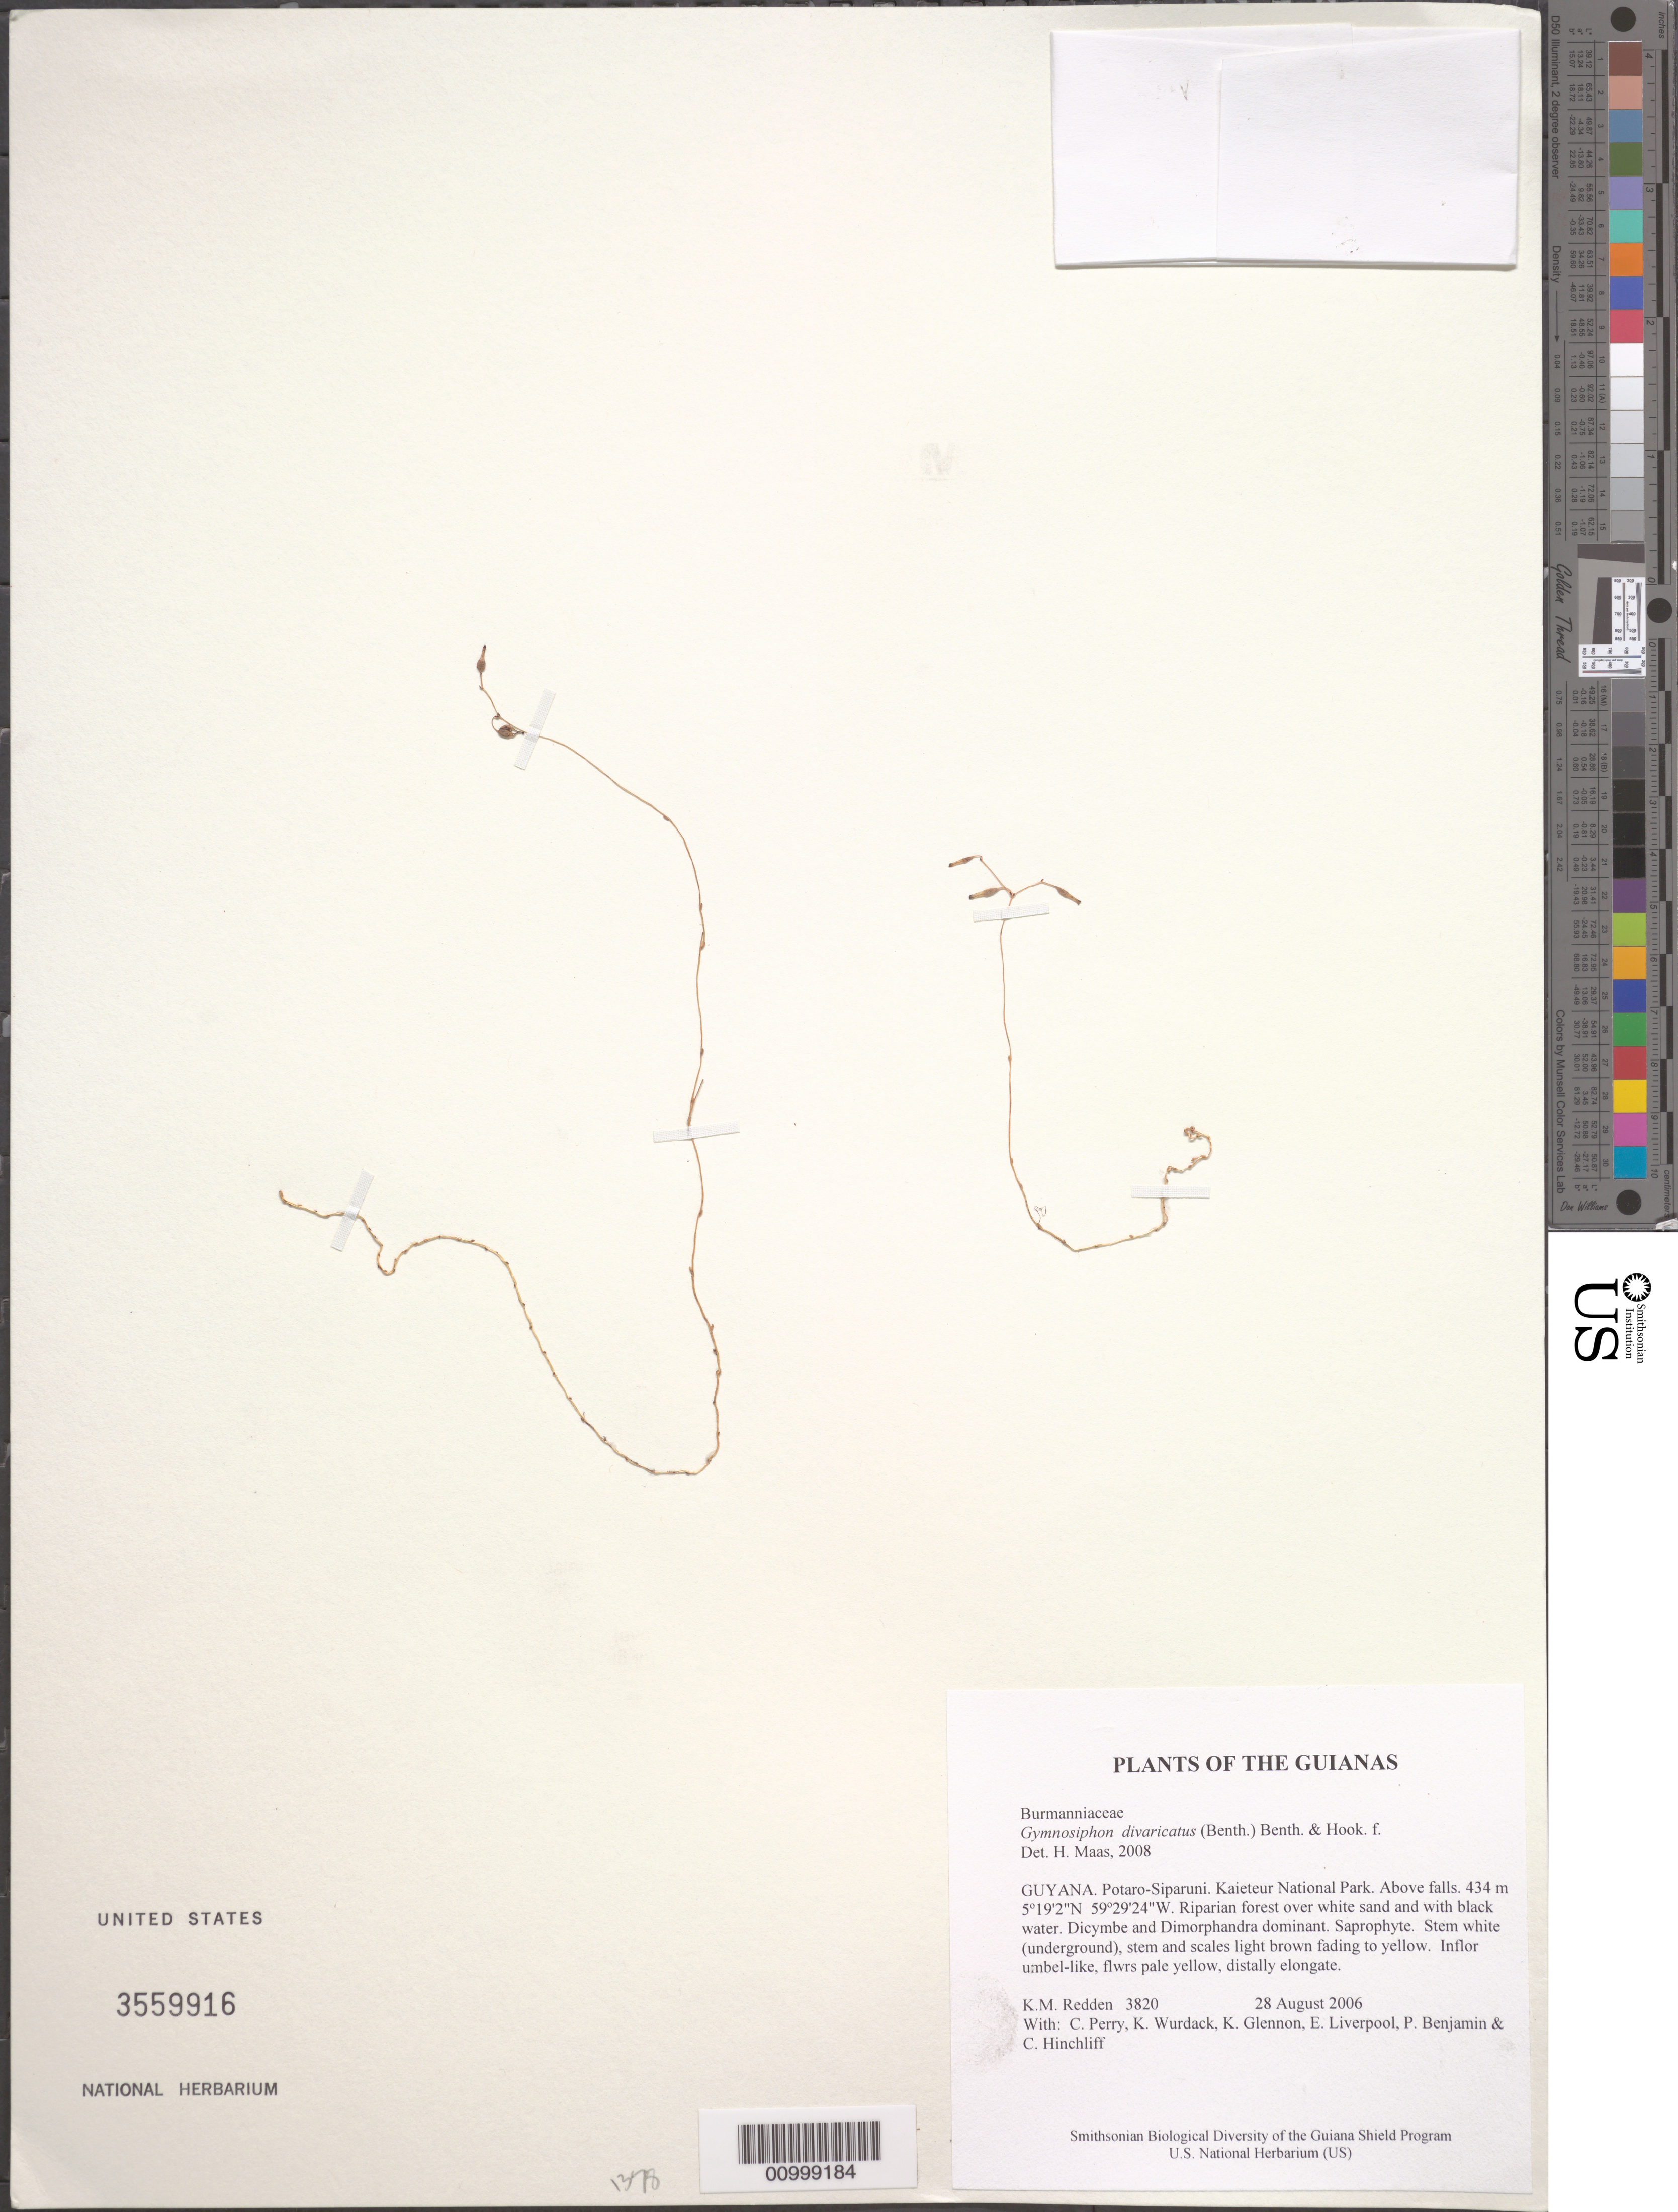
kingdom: Plantae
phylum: Tracheophyta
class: Liliopsida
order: Dioscoreales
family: Burmanniaceae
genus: Gymnosiphon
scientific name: Gymnosiphon divaricatus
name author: (Benth.) Benth. & Hook. f.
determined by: Maas, H.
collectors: K. M. Redden, C. Perry, K. Wurdack, K. Glennon, E. Liverpool, P. Benjamin & C. E. Hinchliff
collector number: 3820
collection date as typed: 28 August 2006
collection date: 2006-08-28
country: Guyana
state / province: Potaro-Siparuni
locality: Kaieteur National Park. Above falls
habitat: Riparian forest over white sand and with black water. Dicymbe and Dimorphandra dominant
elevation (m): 434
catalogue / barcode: US 3559916